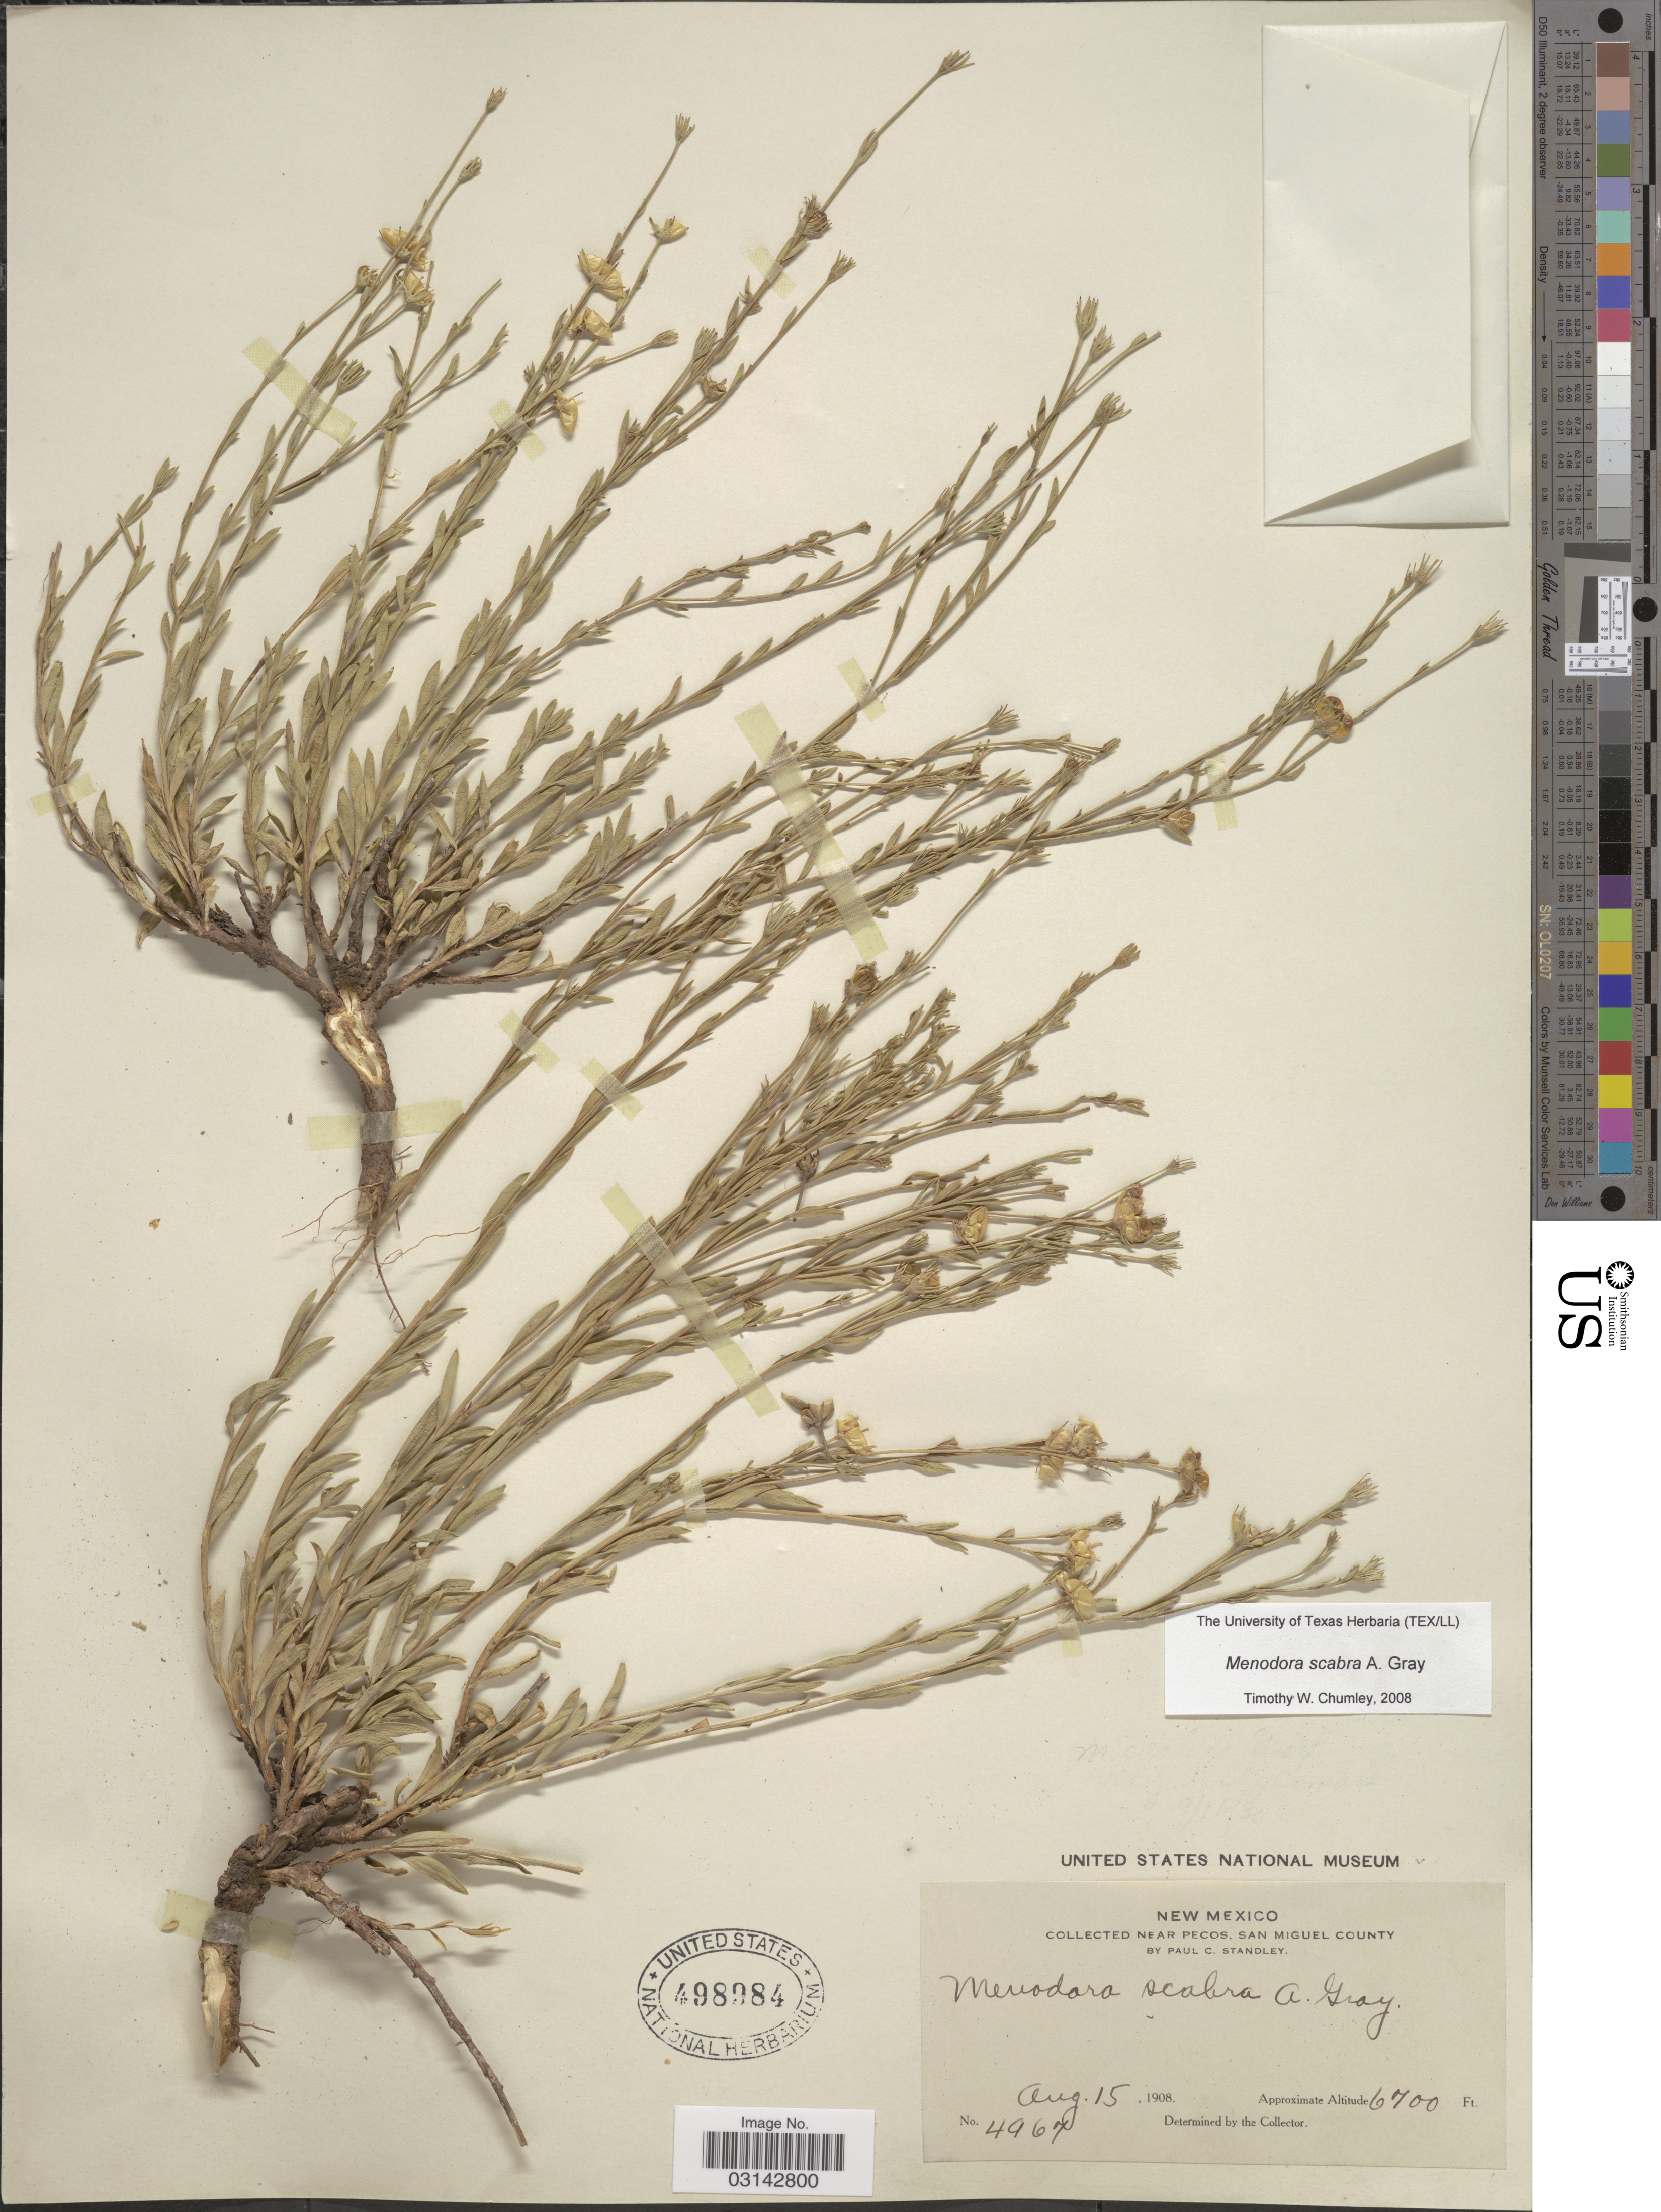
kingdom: Plantae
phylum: Tracheophyta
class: Magnoliopsida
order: Lamiales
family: Oleaceae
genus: Menodora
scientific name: Menodora scabra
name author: A. Gray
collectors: P. C. Standley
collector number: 4967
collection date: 1908-08-15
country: United States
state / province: New Mexico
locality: Near Pecos, San Miguel County.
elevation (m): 2042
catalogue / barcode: US 498984